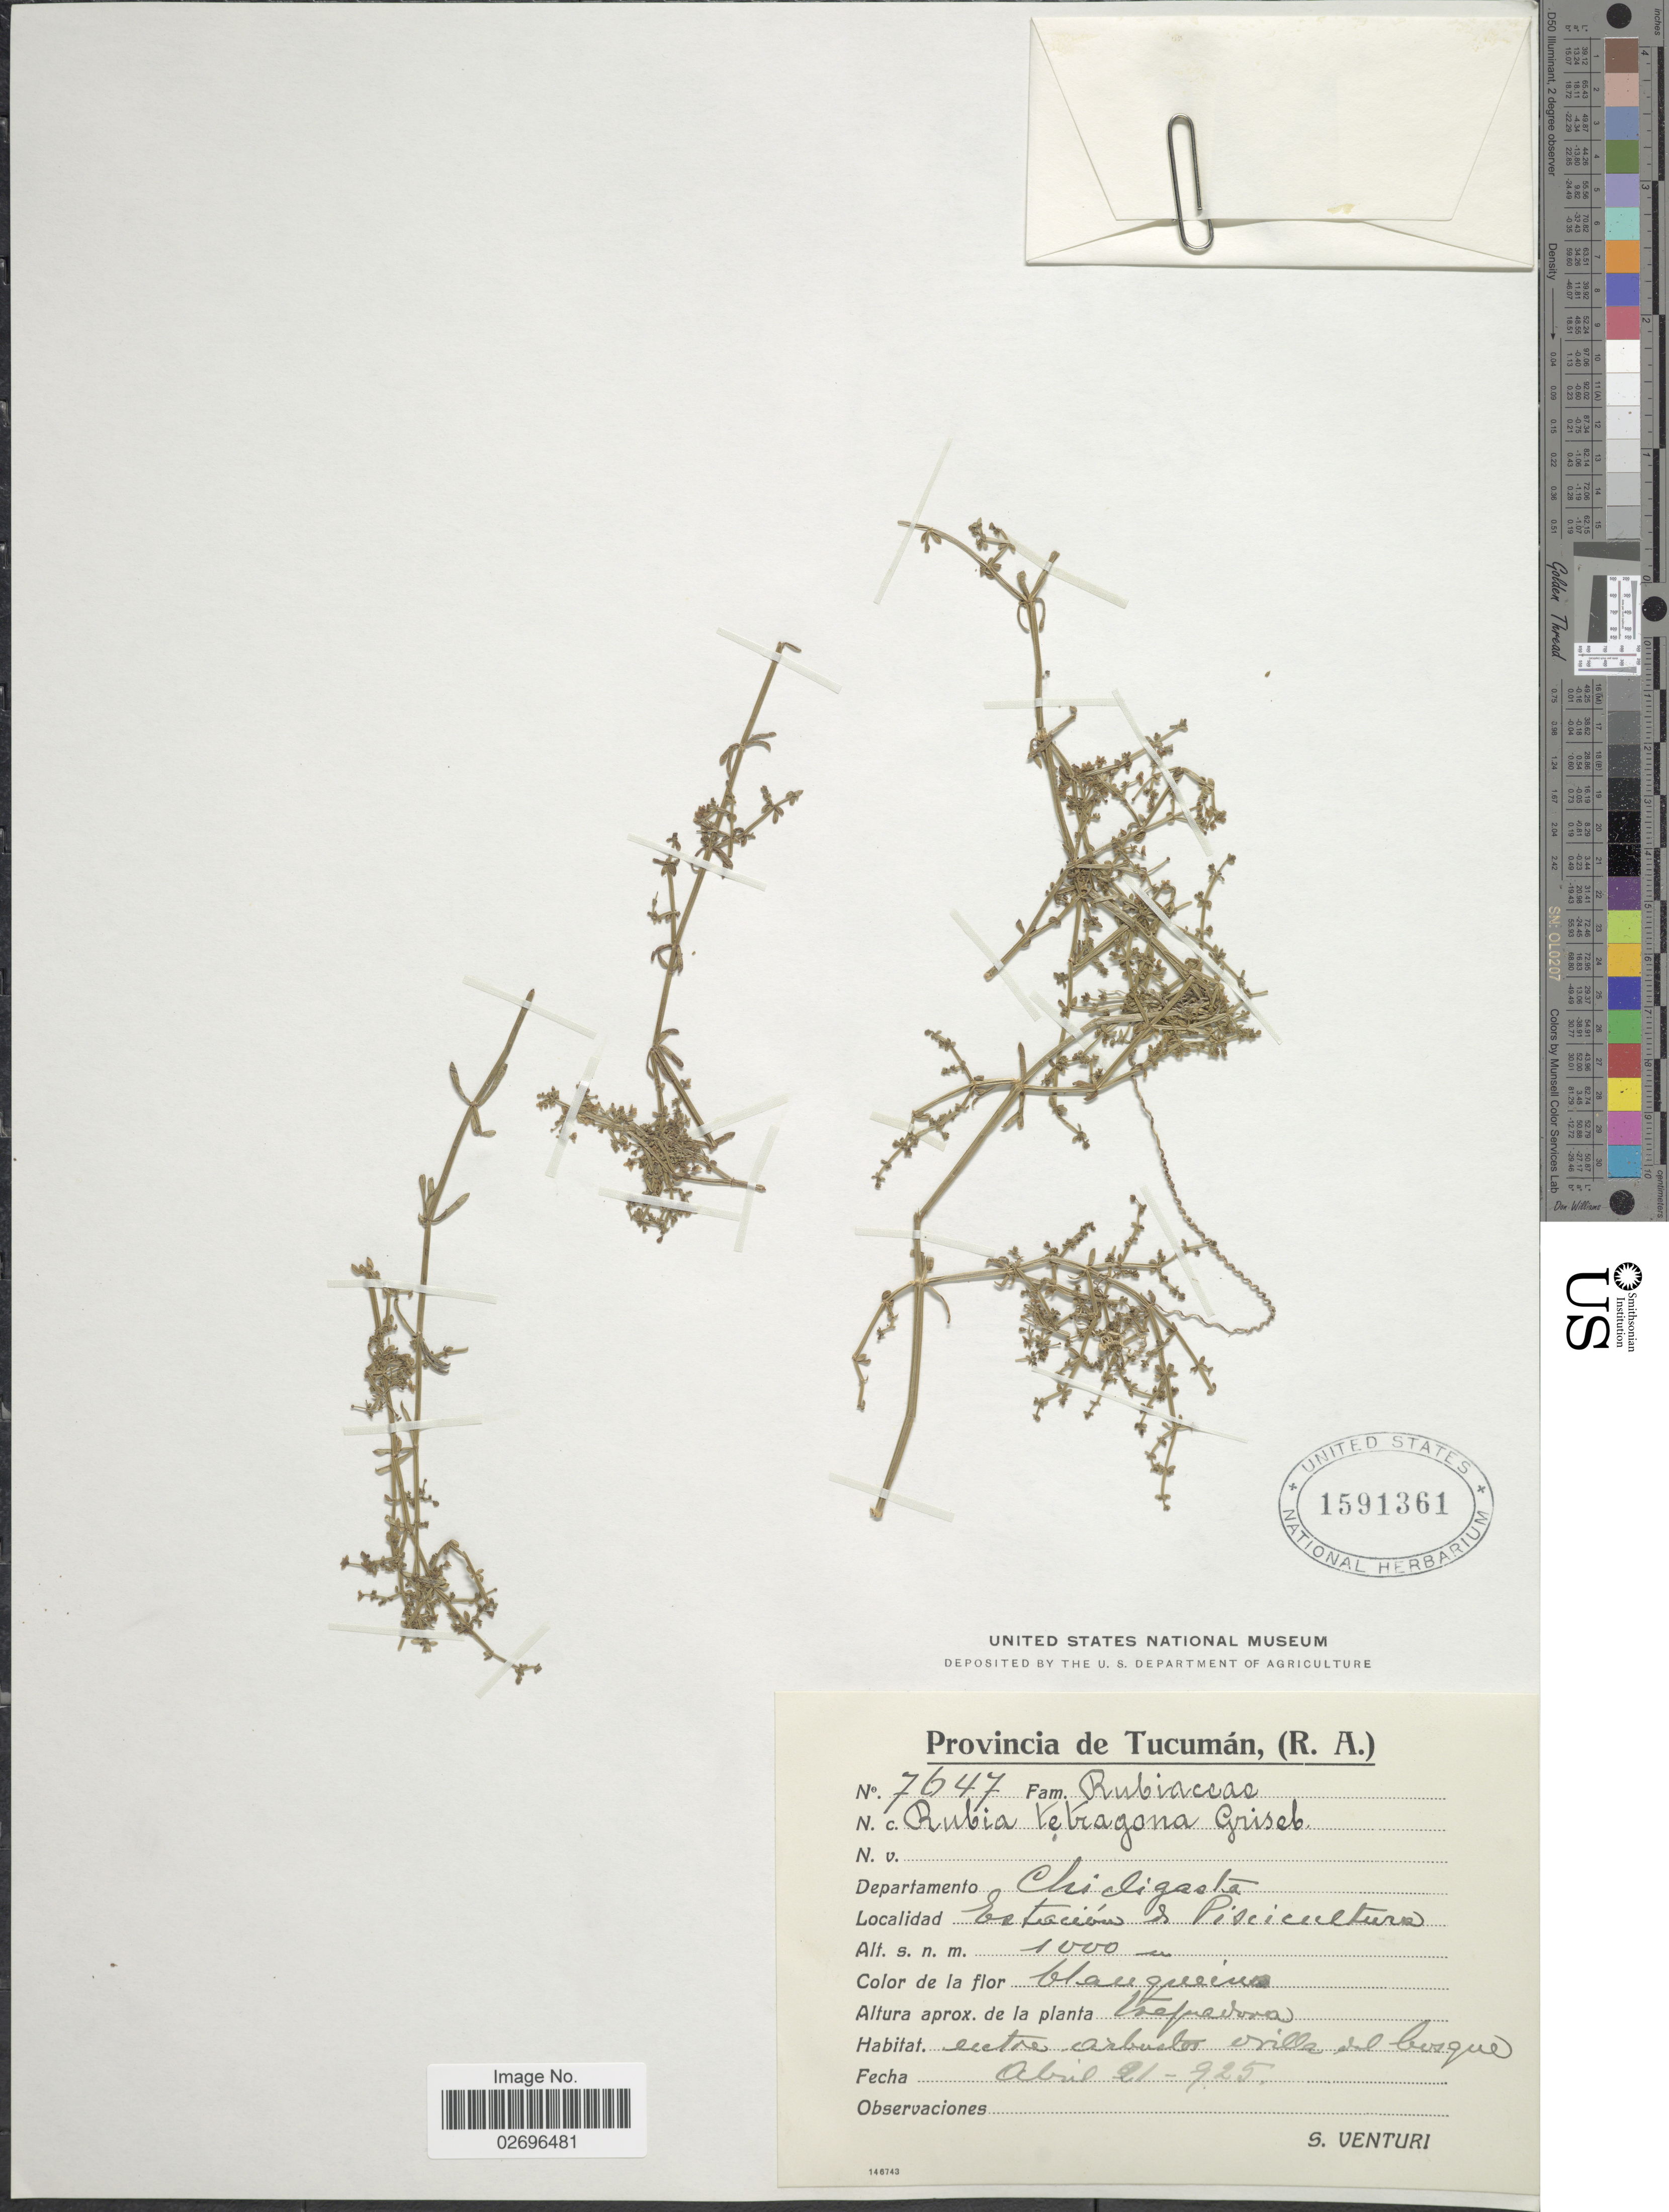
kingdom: Plantae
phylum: Tracheophyta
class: Magnoliopsida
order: Gentianales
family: Rubiaceae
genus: Galium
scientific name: Galium latoramosum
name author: Clos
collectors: S. Venturi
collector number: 7647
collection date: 1925-04-21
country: Argentina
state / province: Tucuman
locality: (R.A.), Departamento Chicligasta, Estación de Piscicultura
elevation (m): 1000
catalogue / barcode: US 1591361